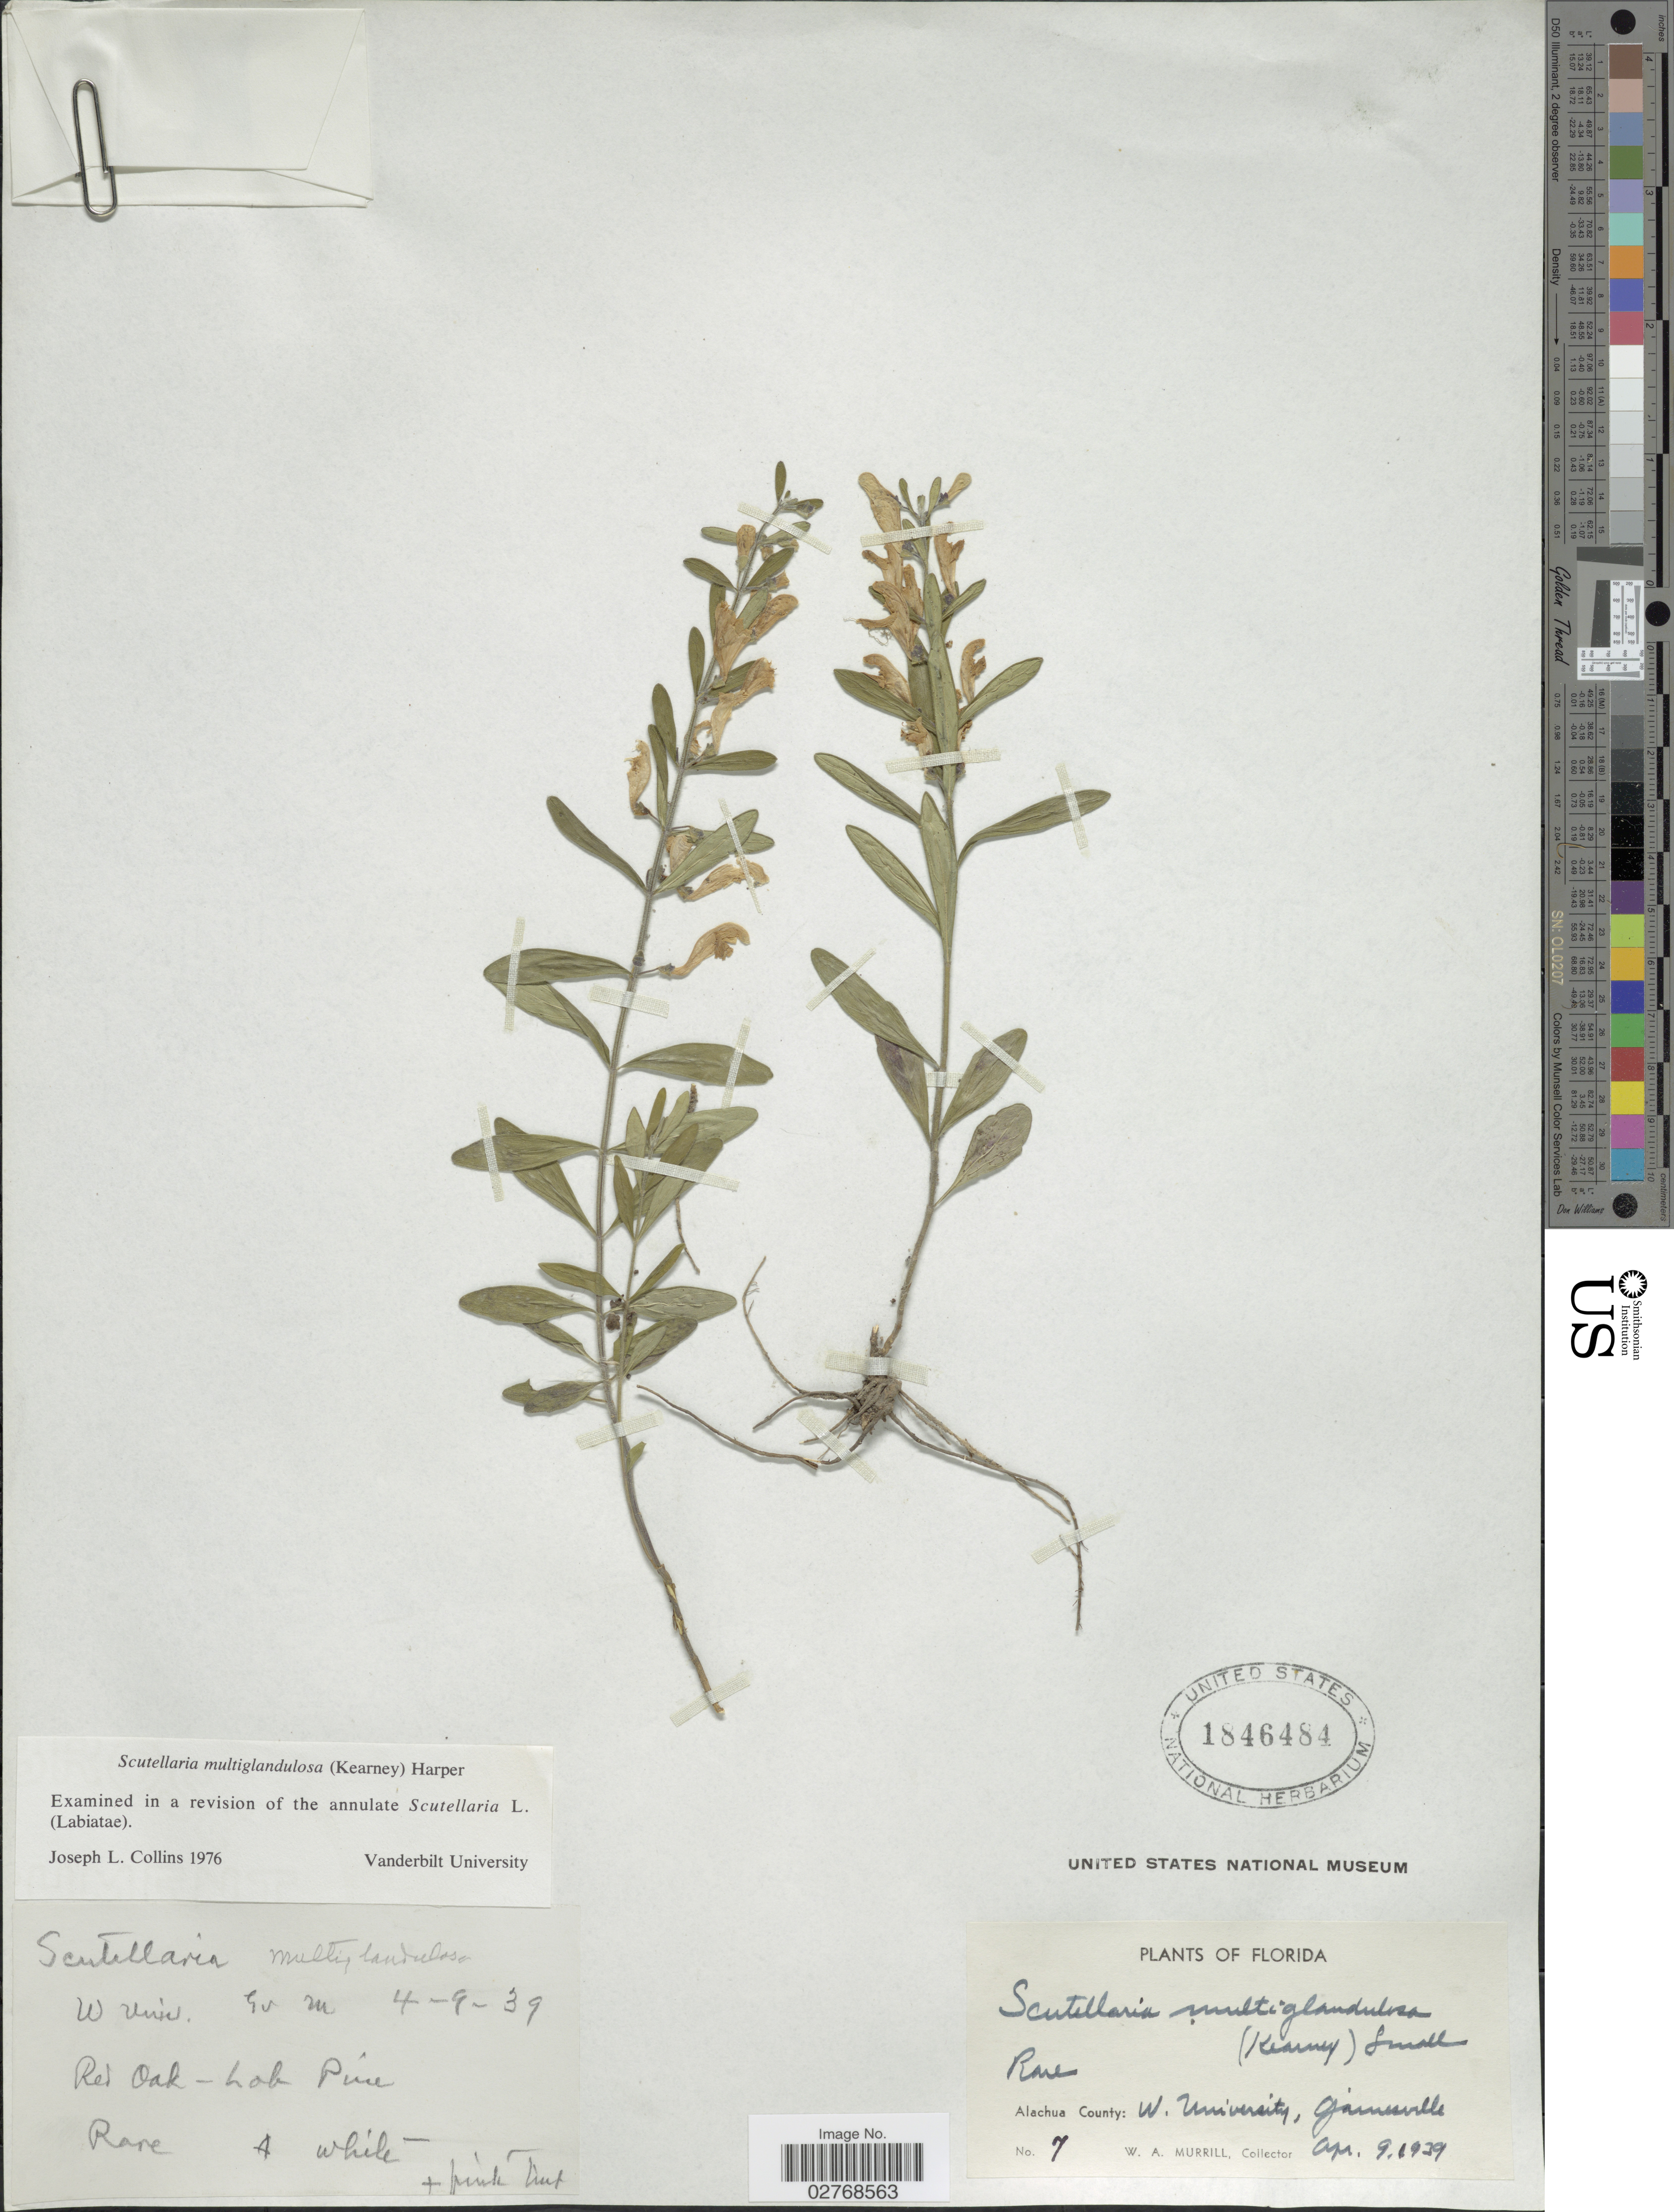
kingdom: Plantae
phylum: Tracheophyta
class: Magnoliopsida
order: Lamiales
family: Lamiaceae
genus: Scutellaria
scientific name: Scutellaria multiglandulosa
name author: (Kearney) Small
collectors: W. A. Murrill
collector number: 7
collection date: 1939-04-09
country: United States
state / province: Florida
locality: Alachua County: W. University, Gainesville.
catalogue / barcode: US 1846484